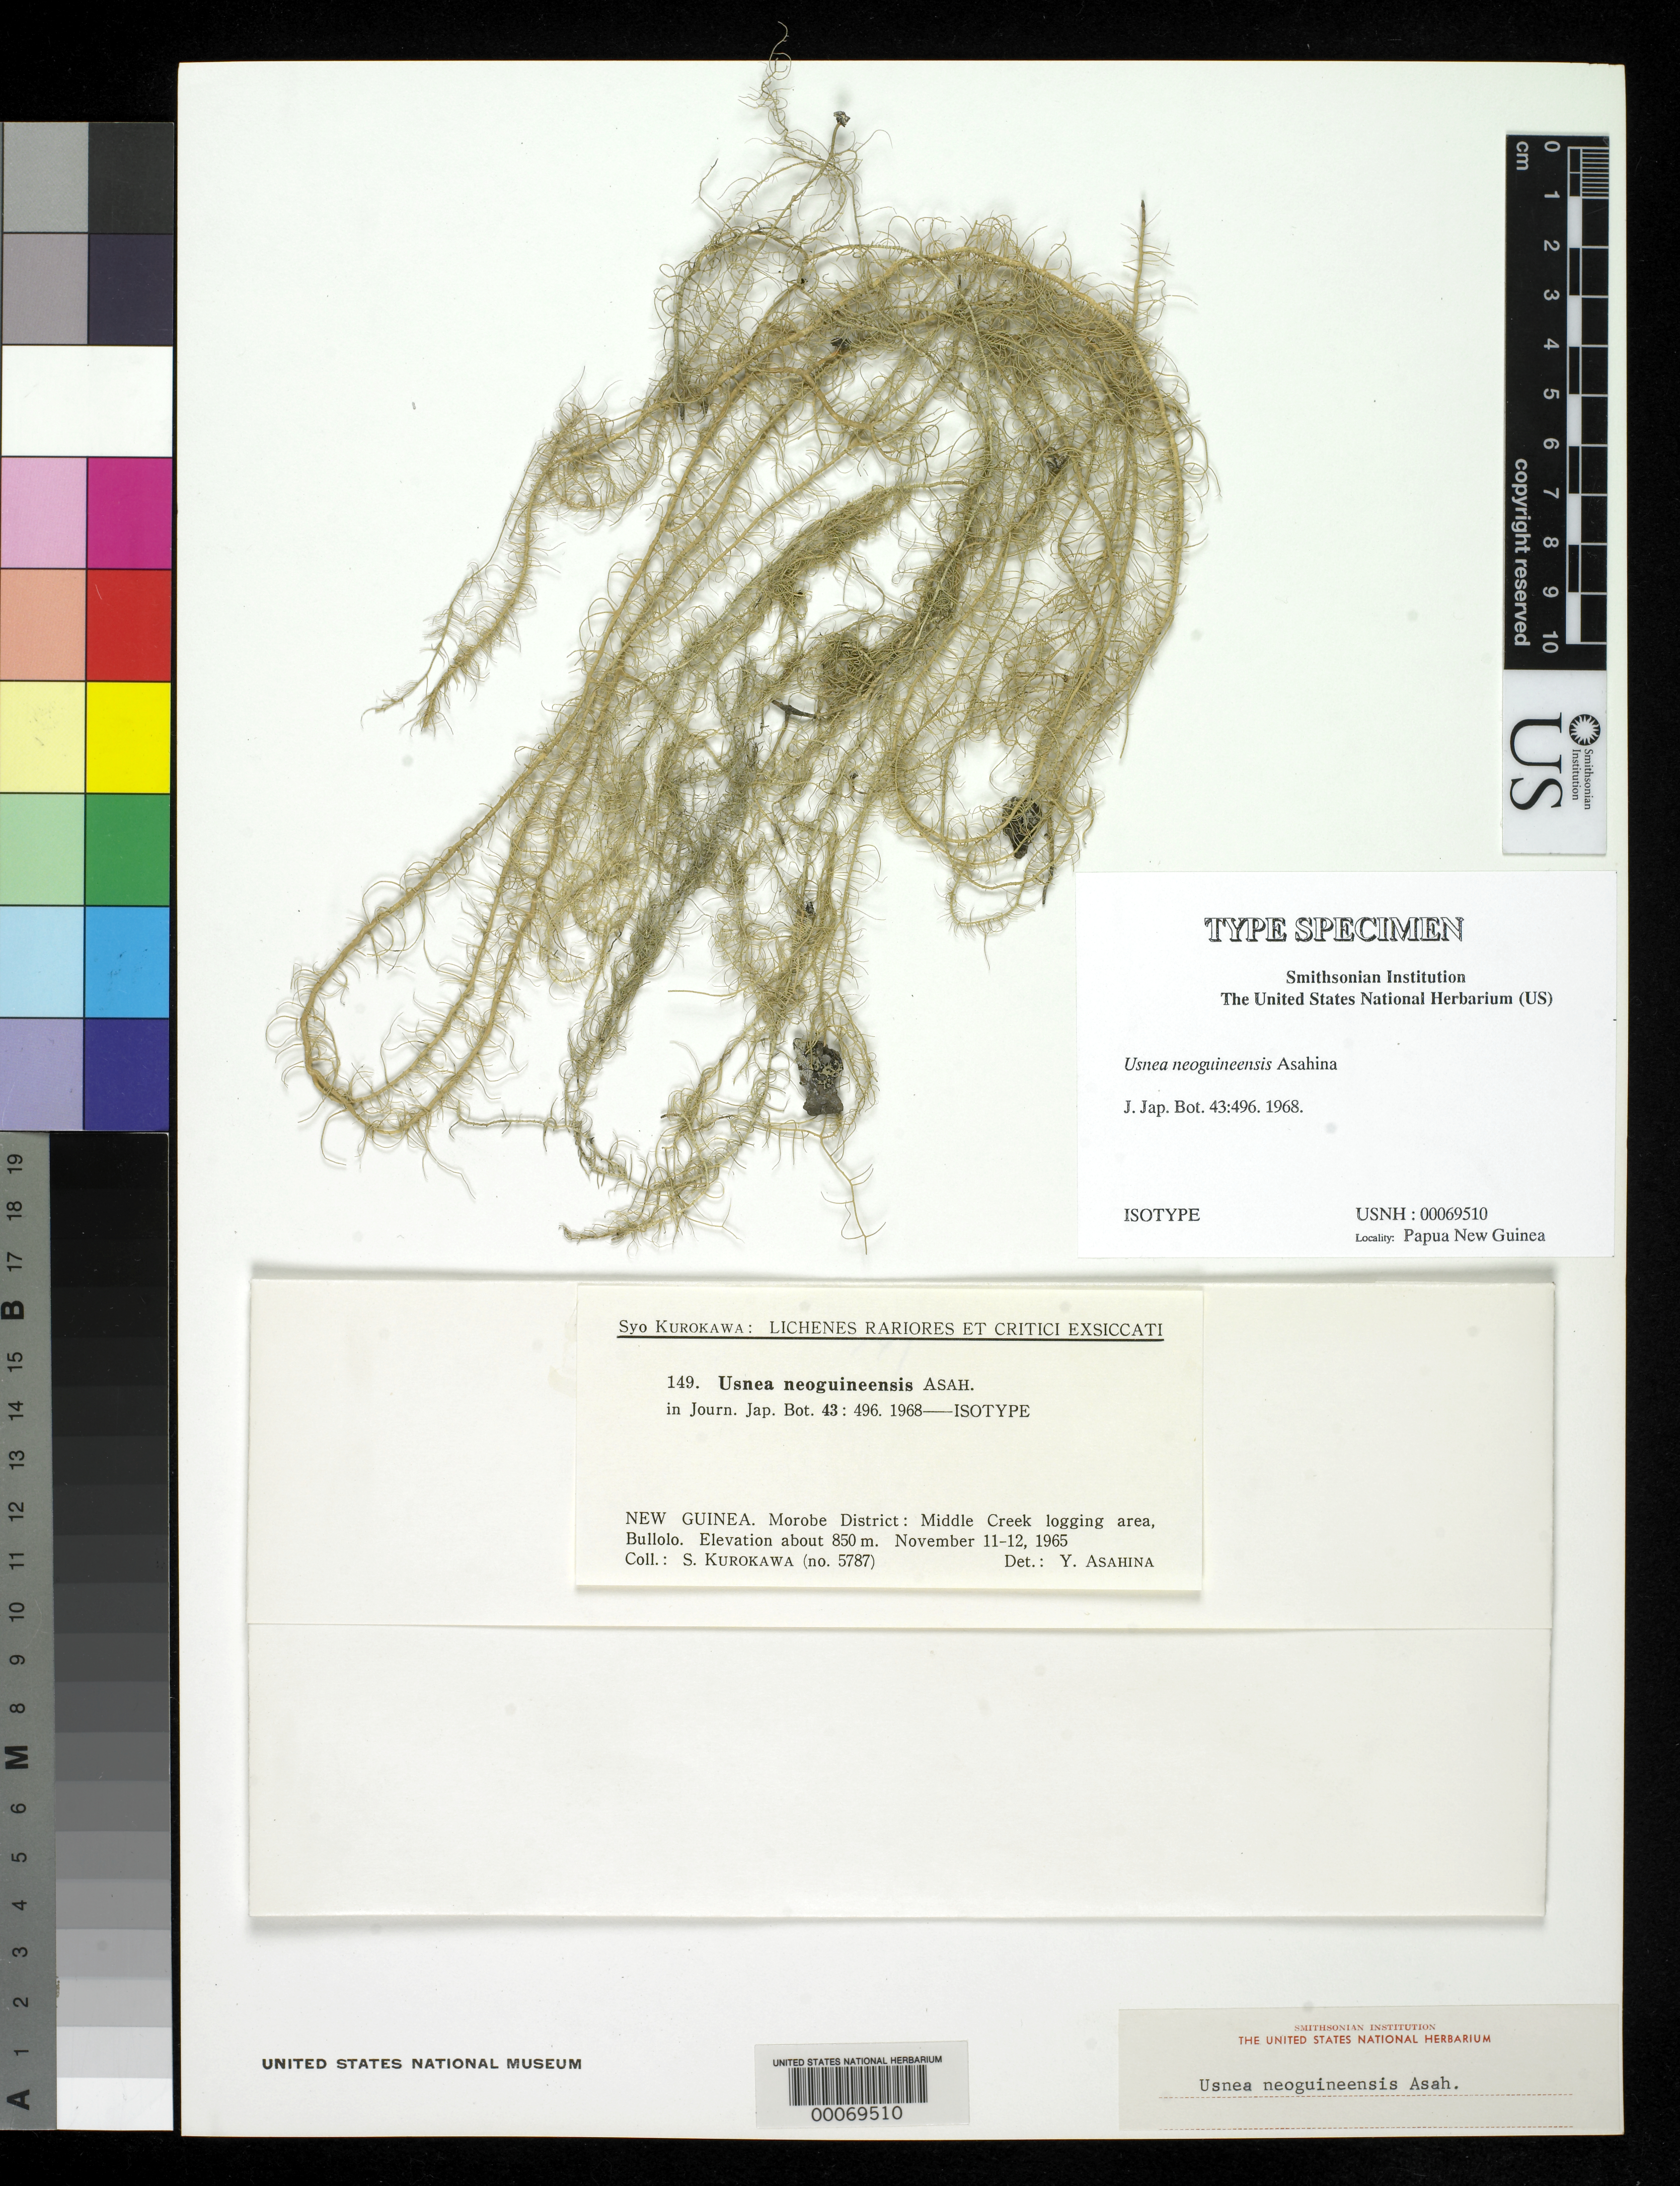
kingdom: Fungi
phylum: Ascomycota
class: Lecanoromycetes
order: Lecanorales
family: Parmeliaceae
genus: Usnea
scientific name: Usnea neoguineensis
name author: Asahina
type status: Isotype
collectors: S. Kurokawa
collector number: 5787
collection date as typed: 11 Nov 1965 to 12 Nov 1965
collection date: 1965-11-11/1965-11-12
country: Papua New Guinea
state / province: Morobe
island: New Guinea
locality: Middle Creek Logging Area Bulolo.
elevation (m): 850